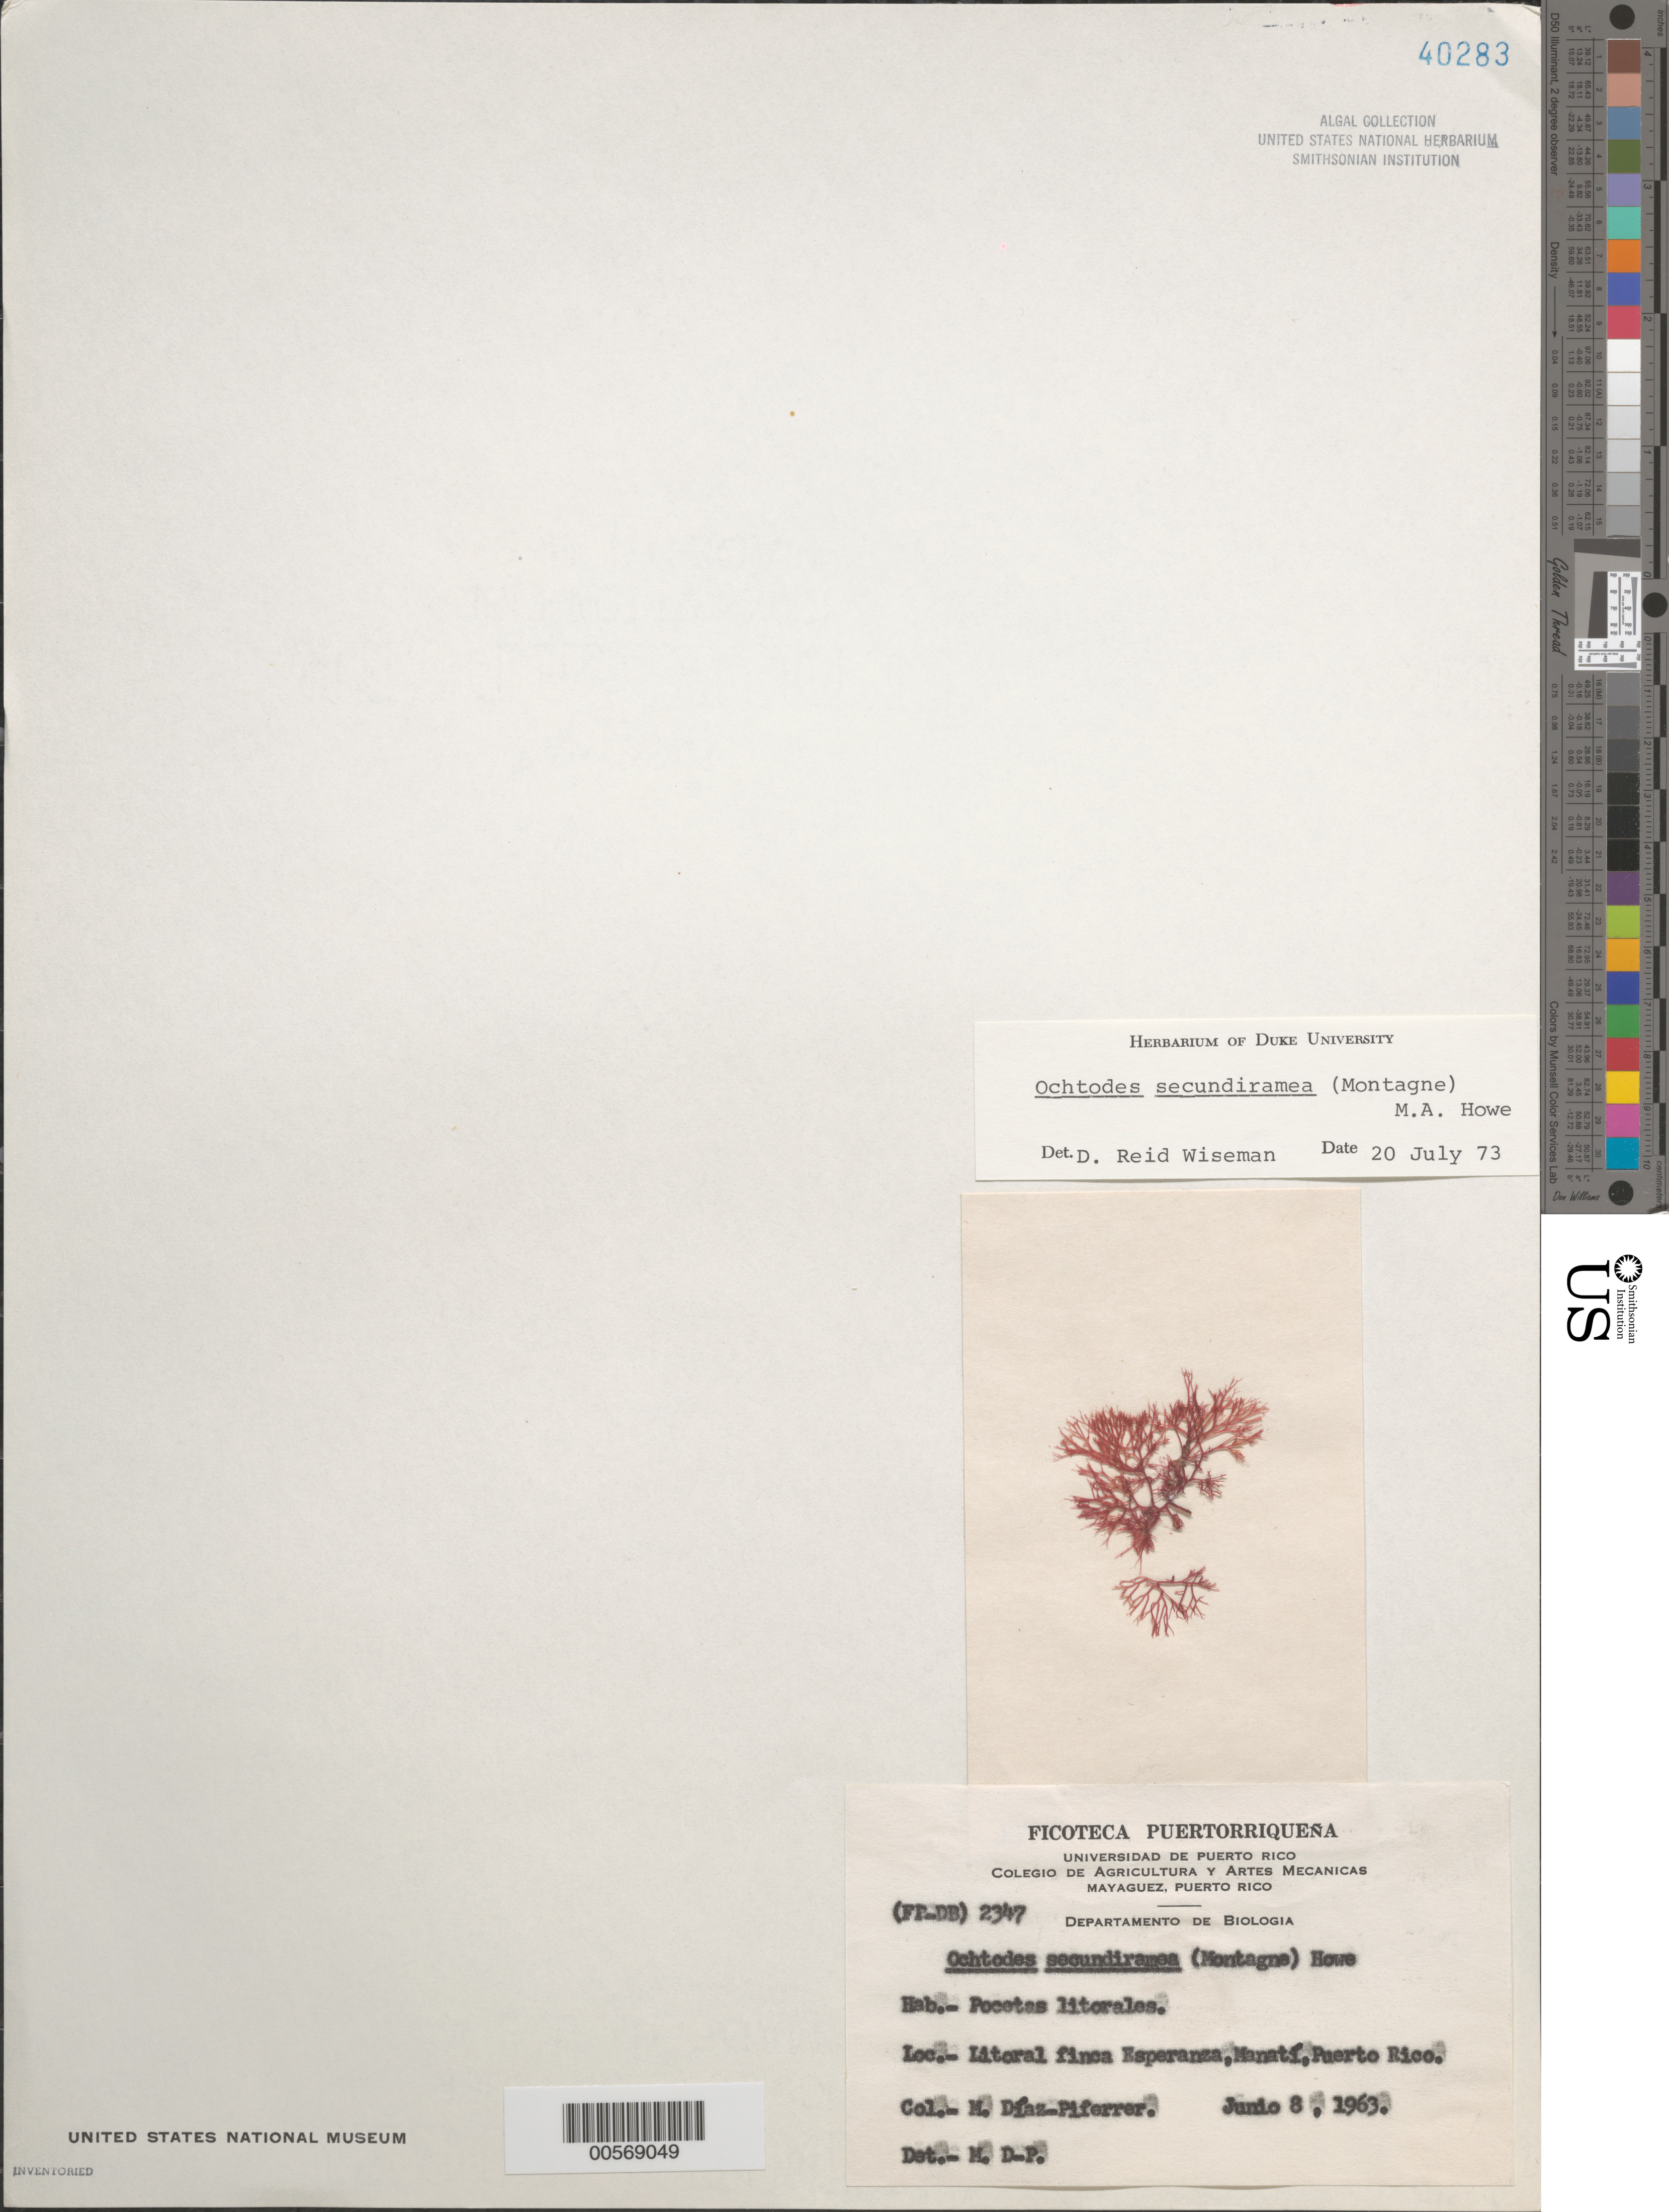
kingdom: Plantae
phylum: Rhodophyta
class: Florideophyceae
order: Gigartinales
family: Rhizophyllidaceae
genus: Ochtodes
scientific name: Ochtodes secundiramea, ined.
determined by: Almodovar, L. R.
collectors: M. Diaz-Piferrer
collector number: (fp-db) 2347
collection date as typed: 08 Jun 1963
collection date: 1963-06-08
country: Puerto Rico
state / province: Manati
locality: Esperanza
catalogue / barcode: US 40283